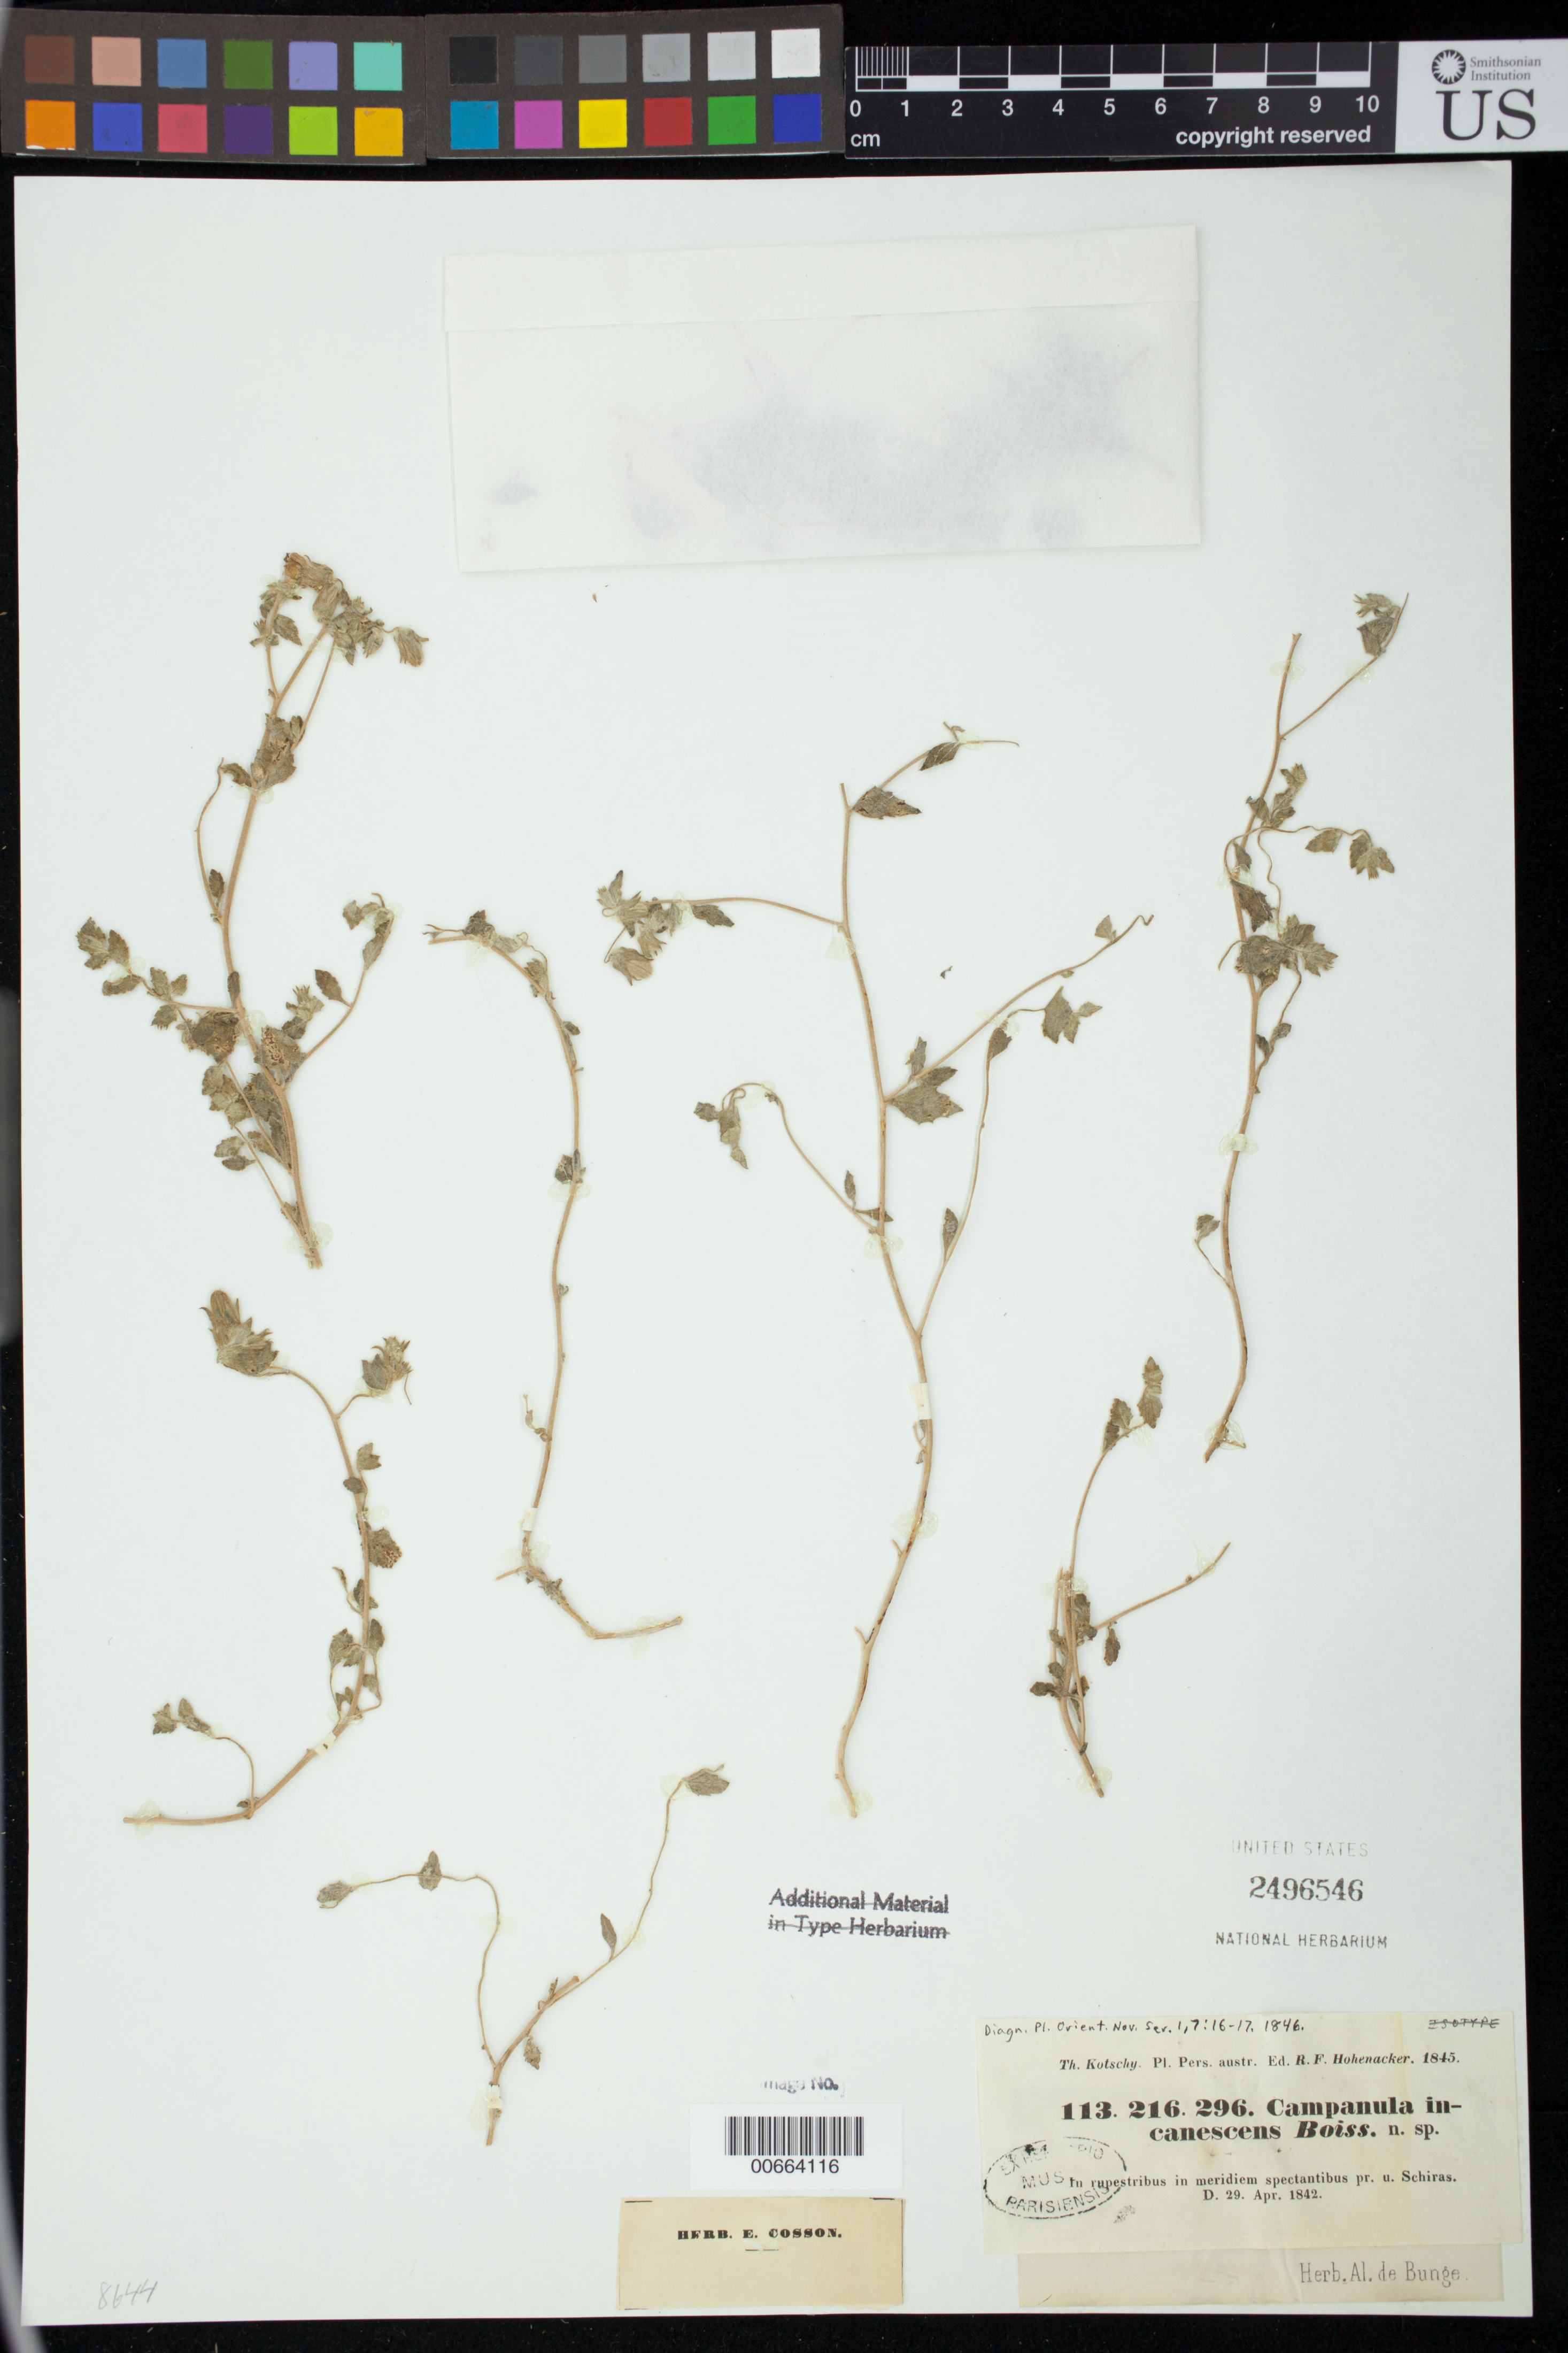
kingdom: Plantae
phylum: Tracheophyta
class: Magnoliopsida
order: Asterales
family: Campanulaceae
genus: Campanula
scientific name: Campanula incanescens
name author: Boiss.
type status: Type Collection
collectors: K. G. Kotschy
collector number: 113, 216, 296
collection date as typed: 29 Apr 1842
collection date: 1842-04-29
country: Iran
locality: Schiras.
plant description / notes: Label bears 3 numbers (113. 216. 296); unclear whether this represents 3 collections. Protologue, "Hab. in rupestribus apricis Persiae australis prope Schiraz Kotschy No. 216 et 296" (but citing a date of Feb. 1845).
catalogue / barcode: US 2496546